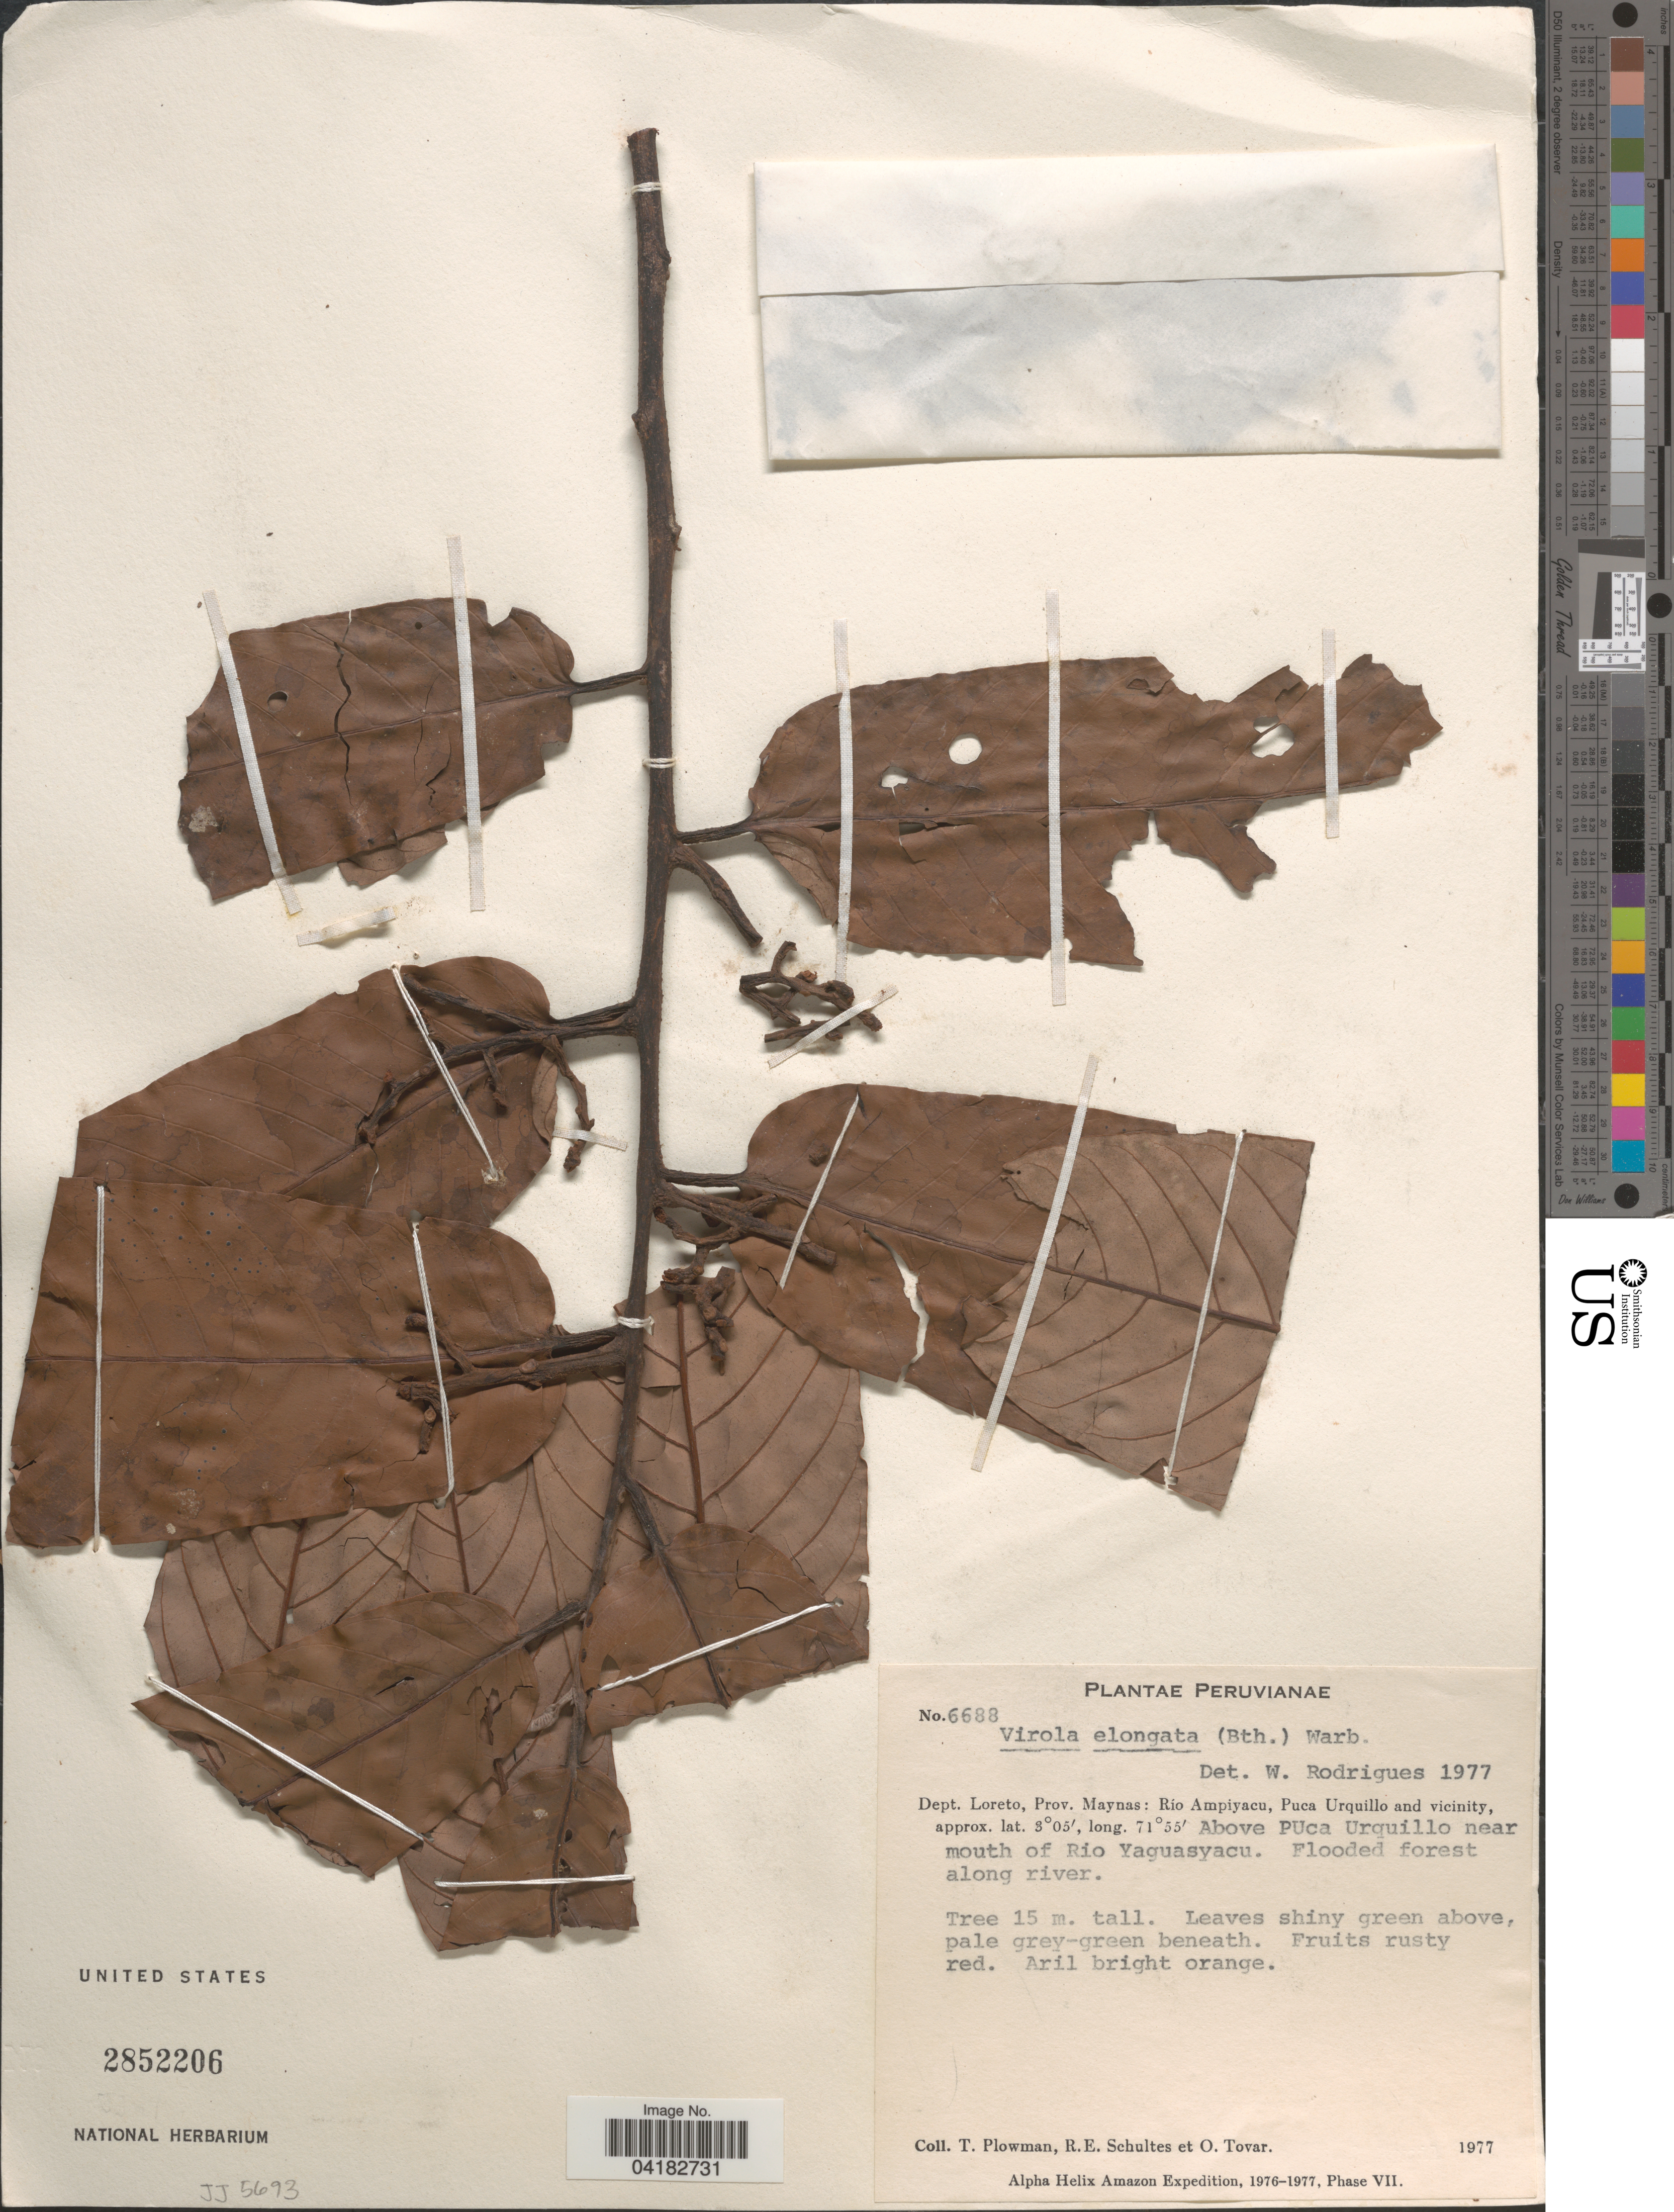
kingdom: Plantae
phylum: Tracheophyta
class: Magnoliopsida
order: Magnoliales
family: Myristicaceae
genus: Virola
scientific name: Virola elongata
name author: (Benth.) Warb.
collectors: T. Plowman, R. E. Schultes & Ó. Tovar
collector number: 6688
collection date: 1977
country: Peru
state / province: Loreto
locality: Alpha Helix Amazon Expedition, 1976-1977, Phase VII. Dept. Loreto, Prov. Maynas: Río Ampiyacu, Puca Urquillo and vicinity. Above Puca Urquillo near mouth of Rio Yaguasyacu.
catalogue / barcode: US 2852206